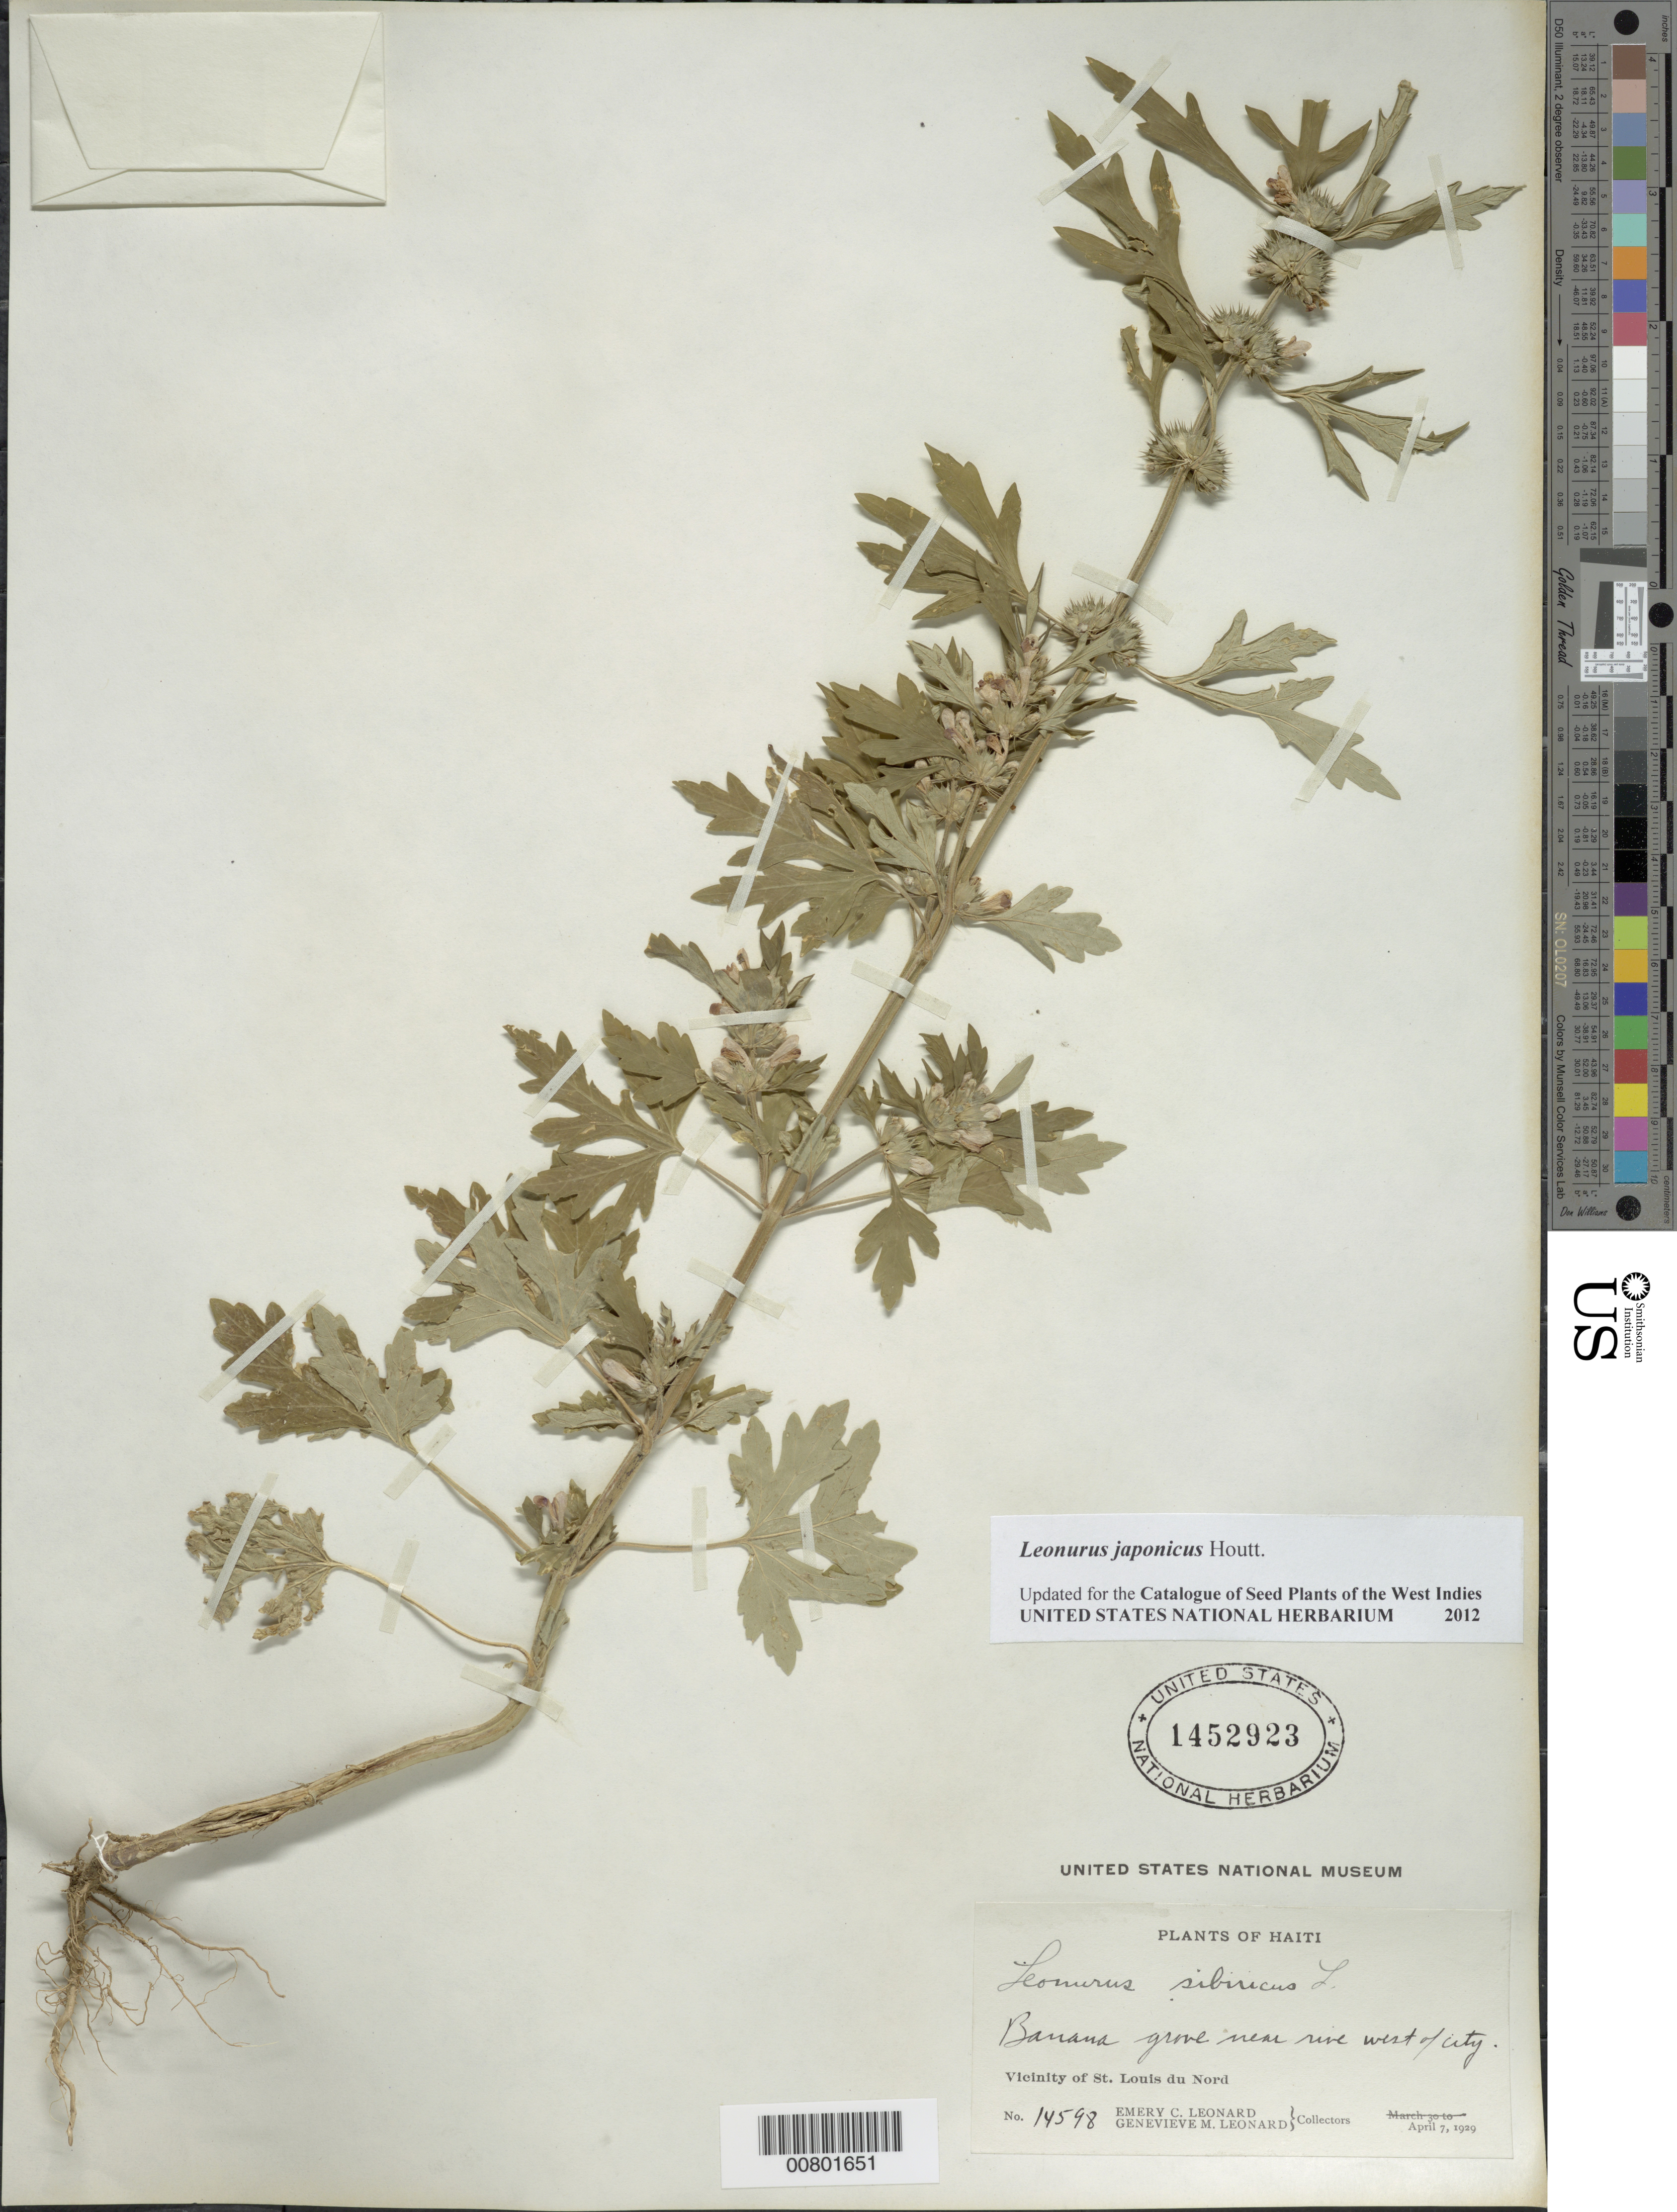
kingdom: Plantae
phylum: Tracheophyta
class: Magnoliopsida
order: Lamiales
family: Lamiaceae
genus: Leonurus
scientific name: Leonurus japonicus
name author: Houtt.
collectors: E. C. Leonard & G. M. Leonard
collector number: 14598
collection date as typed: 07 Apr 1929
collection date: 1929-04-07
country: Haiti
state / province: Nord-Ouest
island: Hispaniola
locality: Vicinity of St. Louis du Nord, W of city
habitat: Banana grove near river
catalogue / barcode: US 1452923